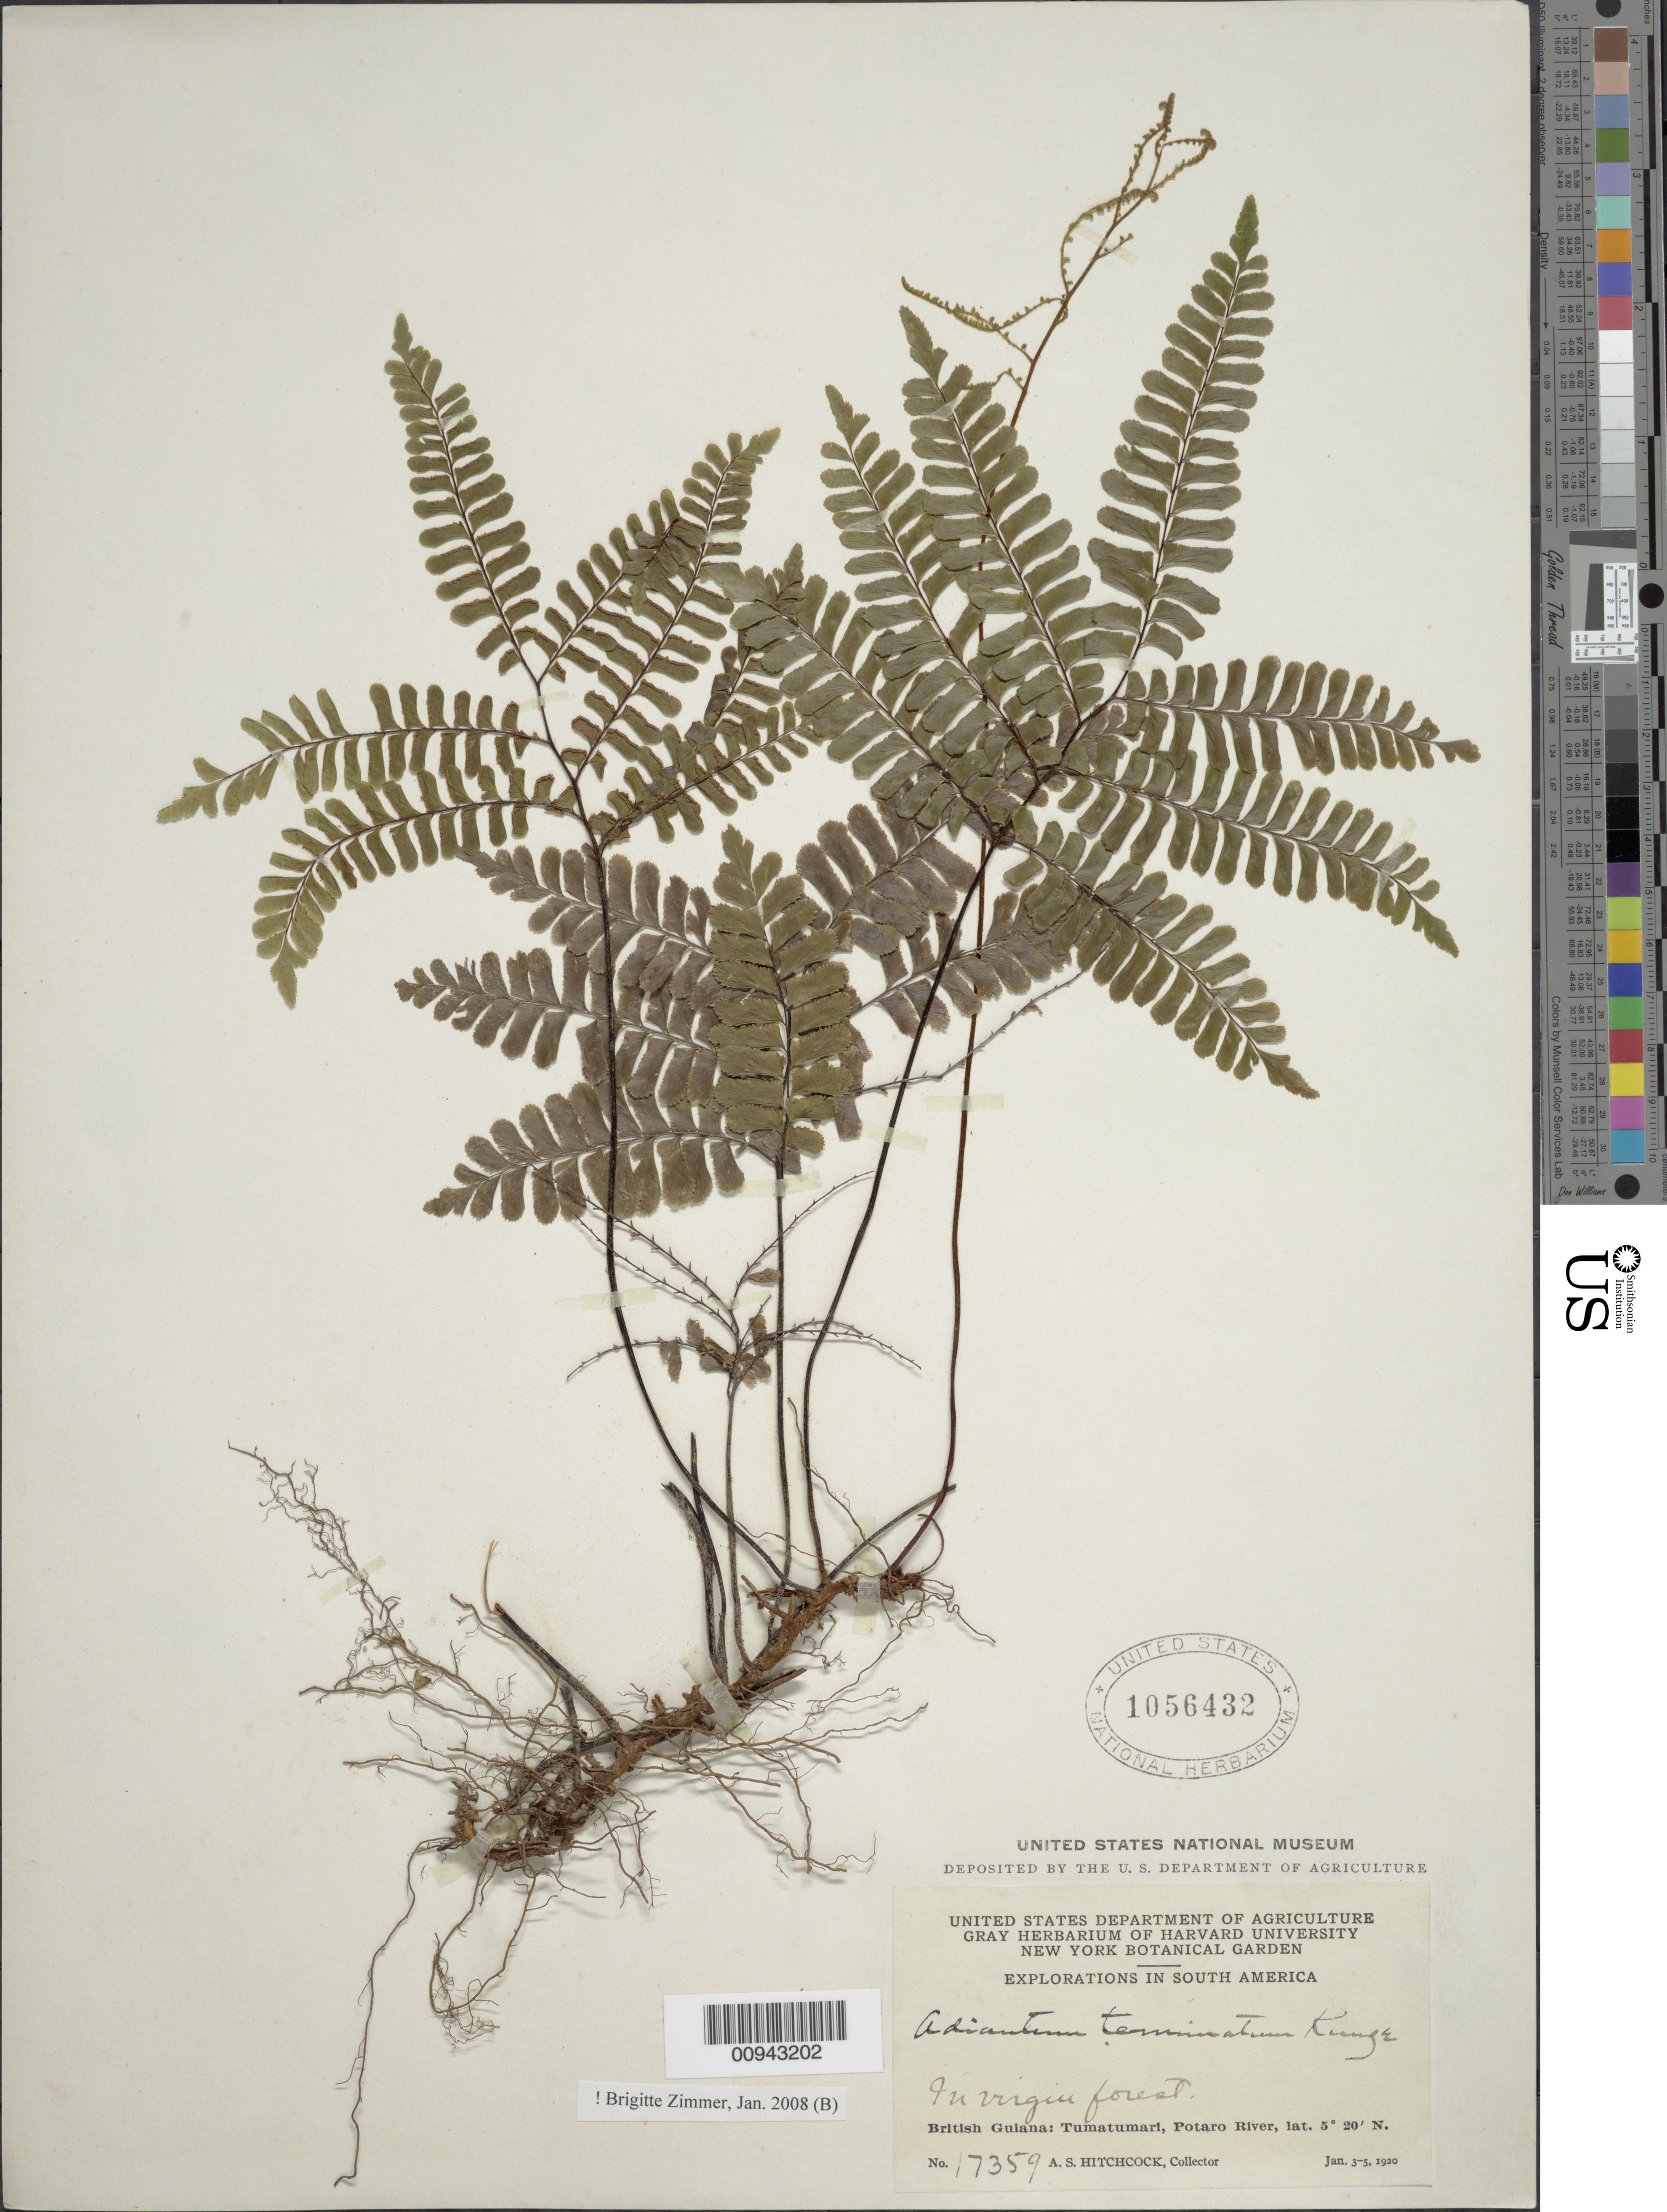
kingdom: Plantae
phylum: Tracheophyta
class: Polypodiopsida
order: Polypodiales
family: Pteridaceae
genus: Adiantum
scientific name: Adiantum terminatum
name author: Kunze ex Miq.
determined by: Zimmer, B.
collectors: A. S. Hitchcock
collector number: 17359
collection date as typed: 3-Jan-20 to 5-Jan-20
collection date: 1920-01-03/1920-01-05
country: Guyana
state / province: Potaro-Siparuni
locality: Tumatumari Village, Potaro R.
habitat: Virgin forest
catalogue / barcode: US 1056432